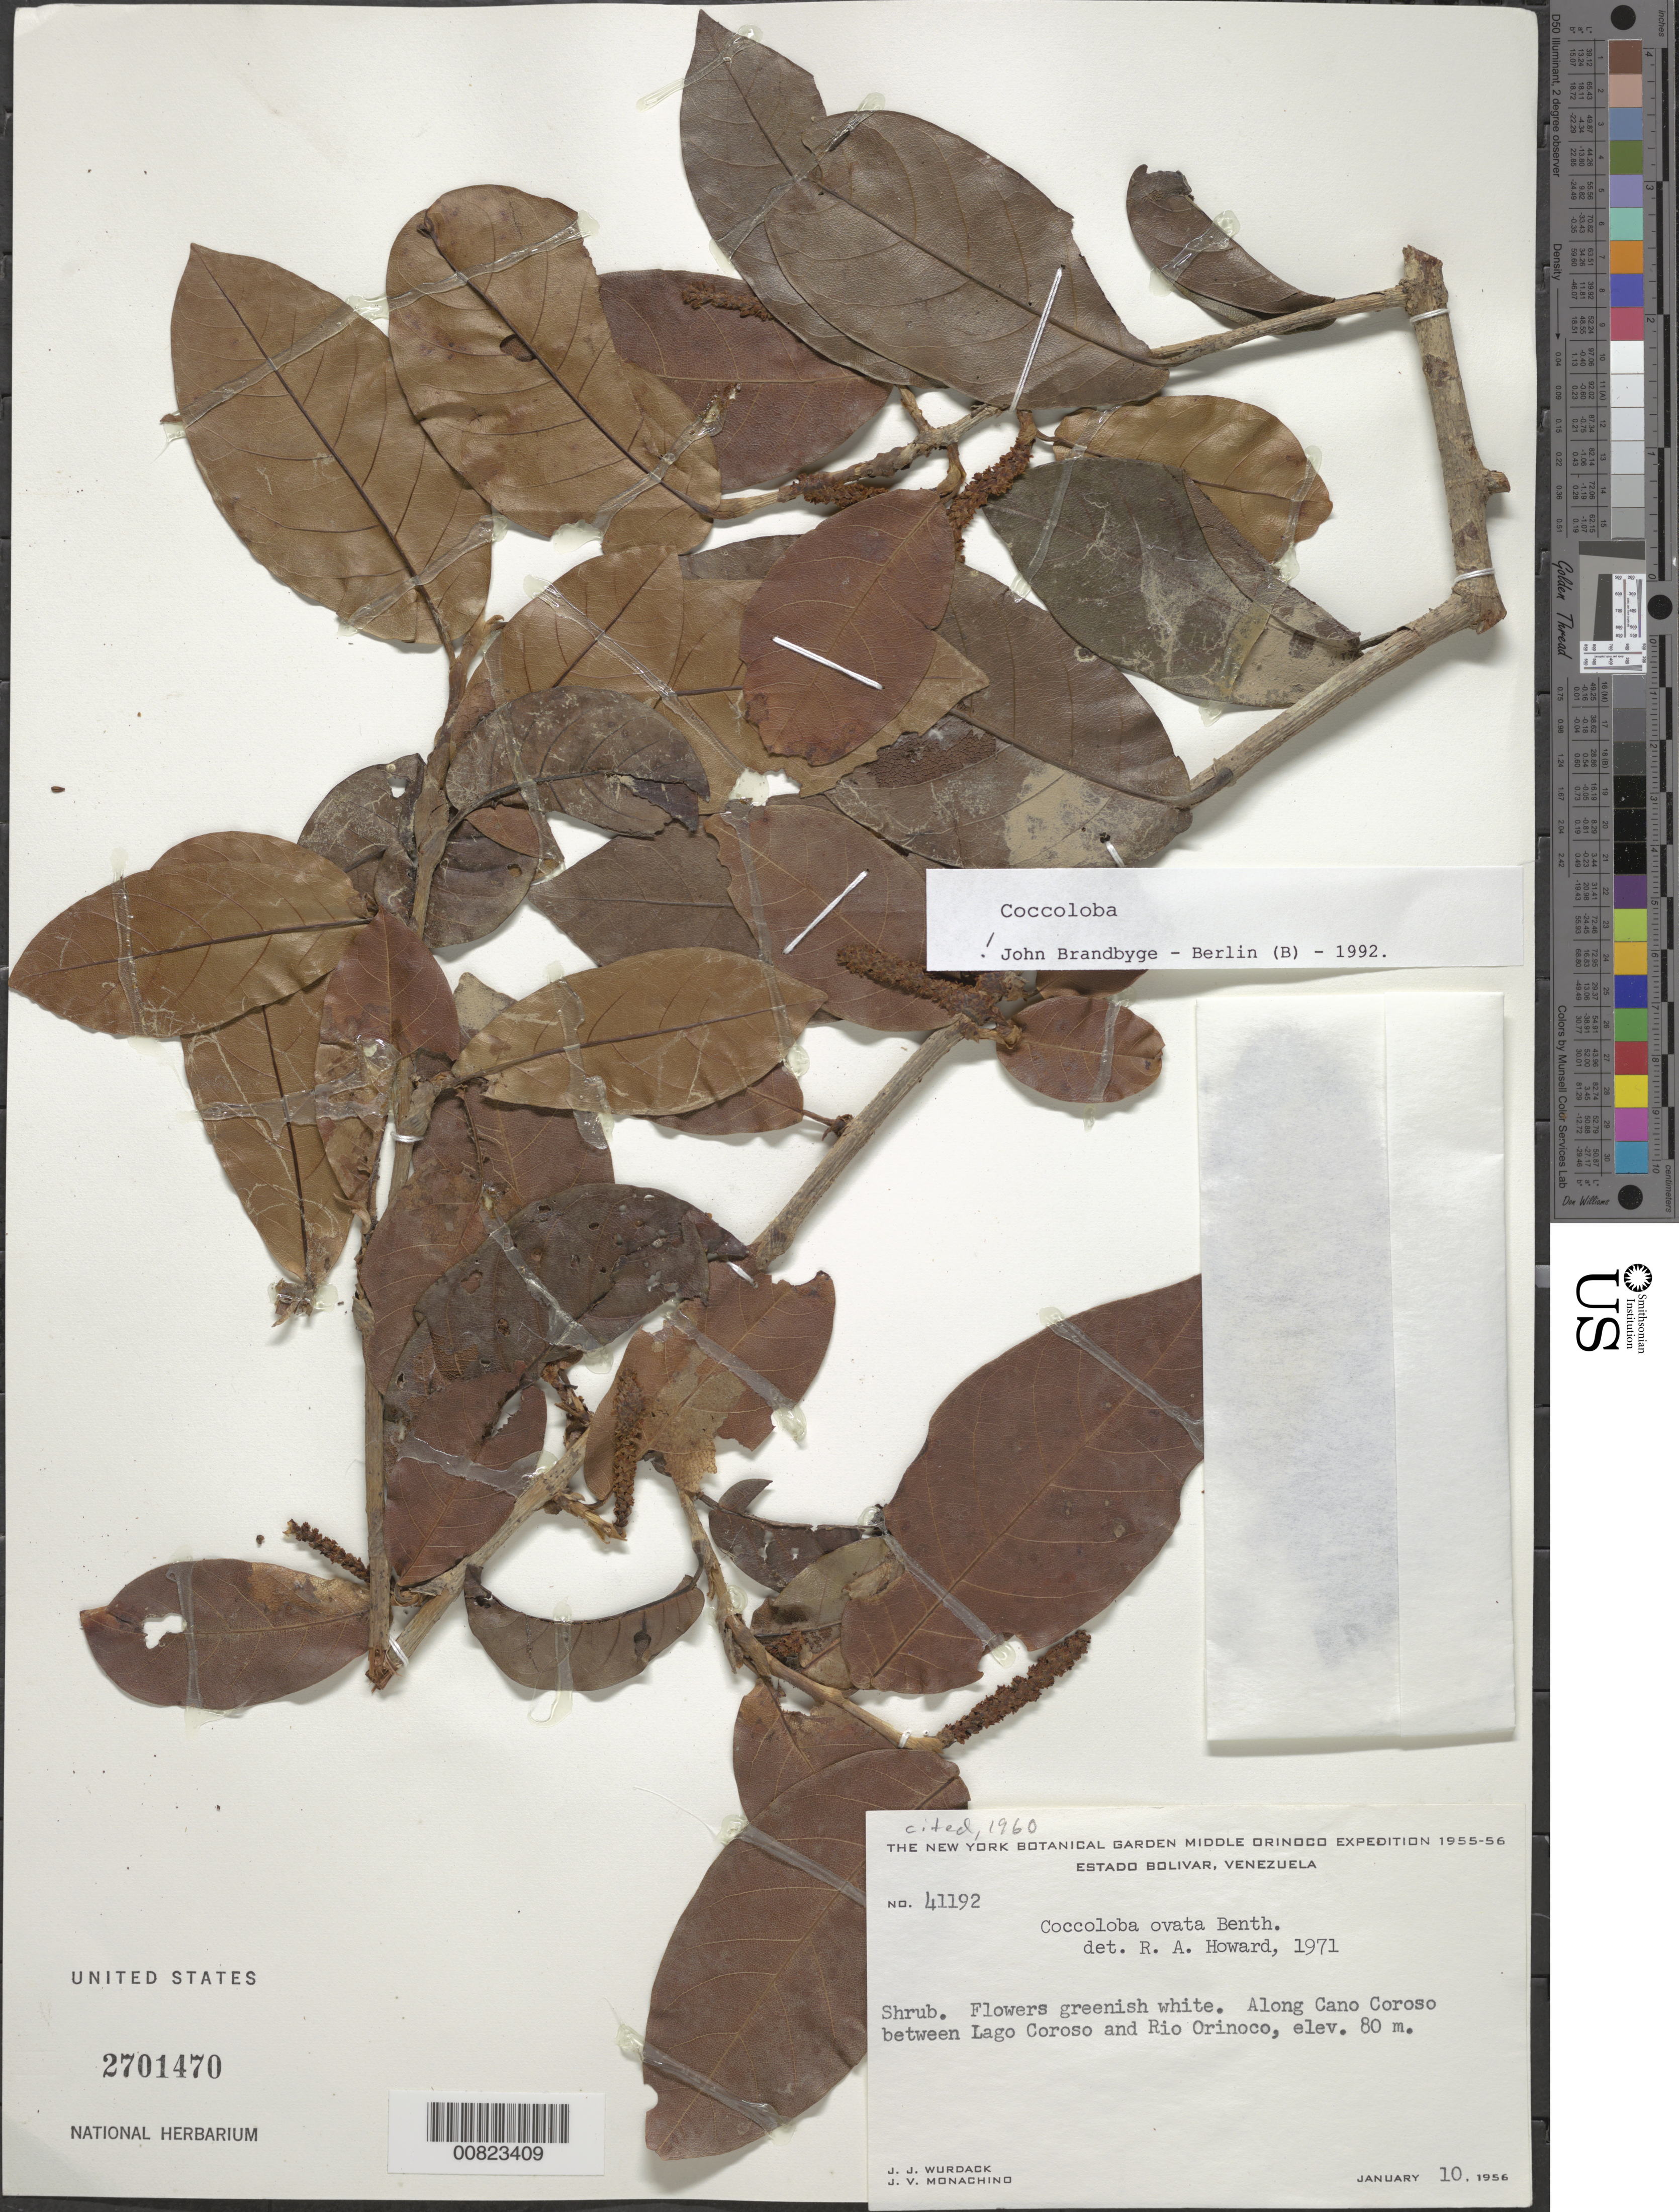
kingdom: Plantae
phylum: Tracheophyta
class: Magnoliopsida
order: Caryophyllales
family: Polygonaceae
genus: Coccoloba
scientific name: Coccoloba ovata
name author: Benth.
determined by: Brandbyge, J.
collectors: J. J. Wurdack & J. V. Monachino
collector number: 41192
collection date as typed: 10-Jan-56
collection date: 1956-01-10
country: Venezuela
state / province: Bolívar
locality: Caño Coroso (Río Caripo) between Río Orinoco and Lago Coroso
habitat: Along caño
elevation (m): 80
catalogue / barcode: US 2701470